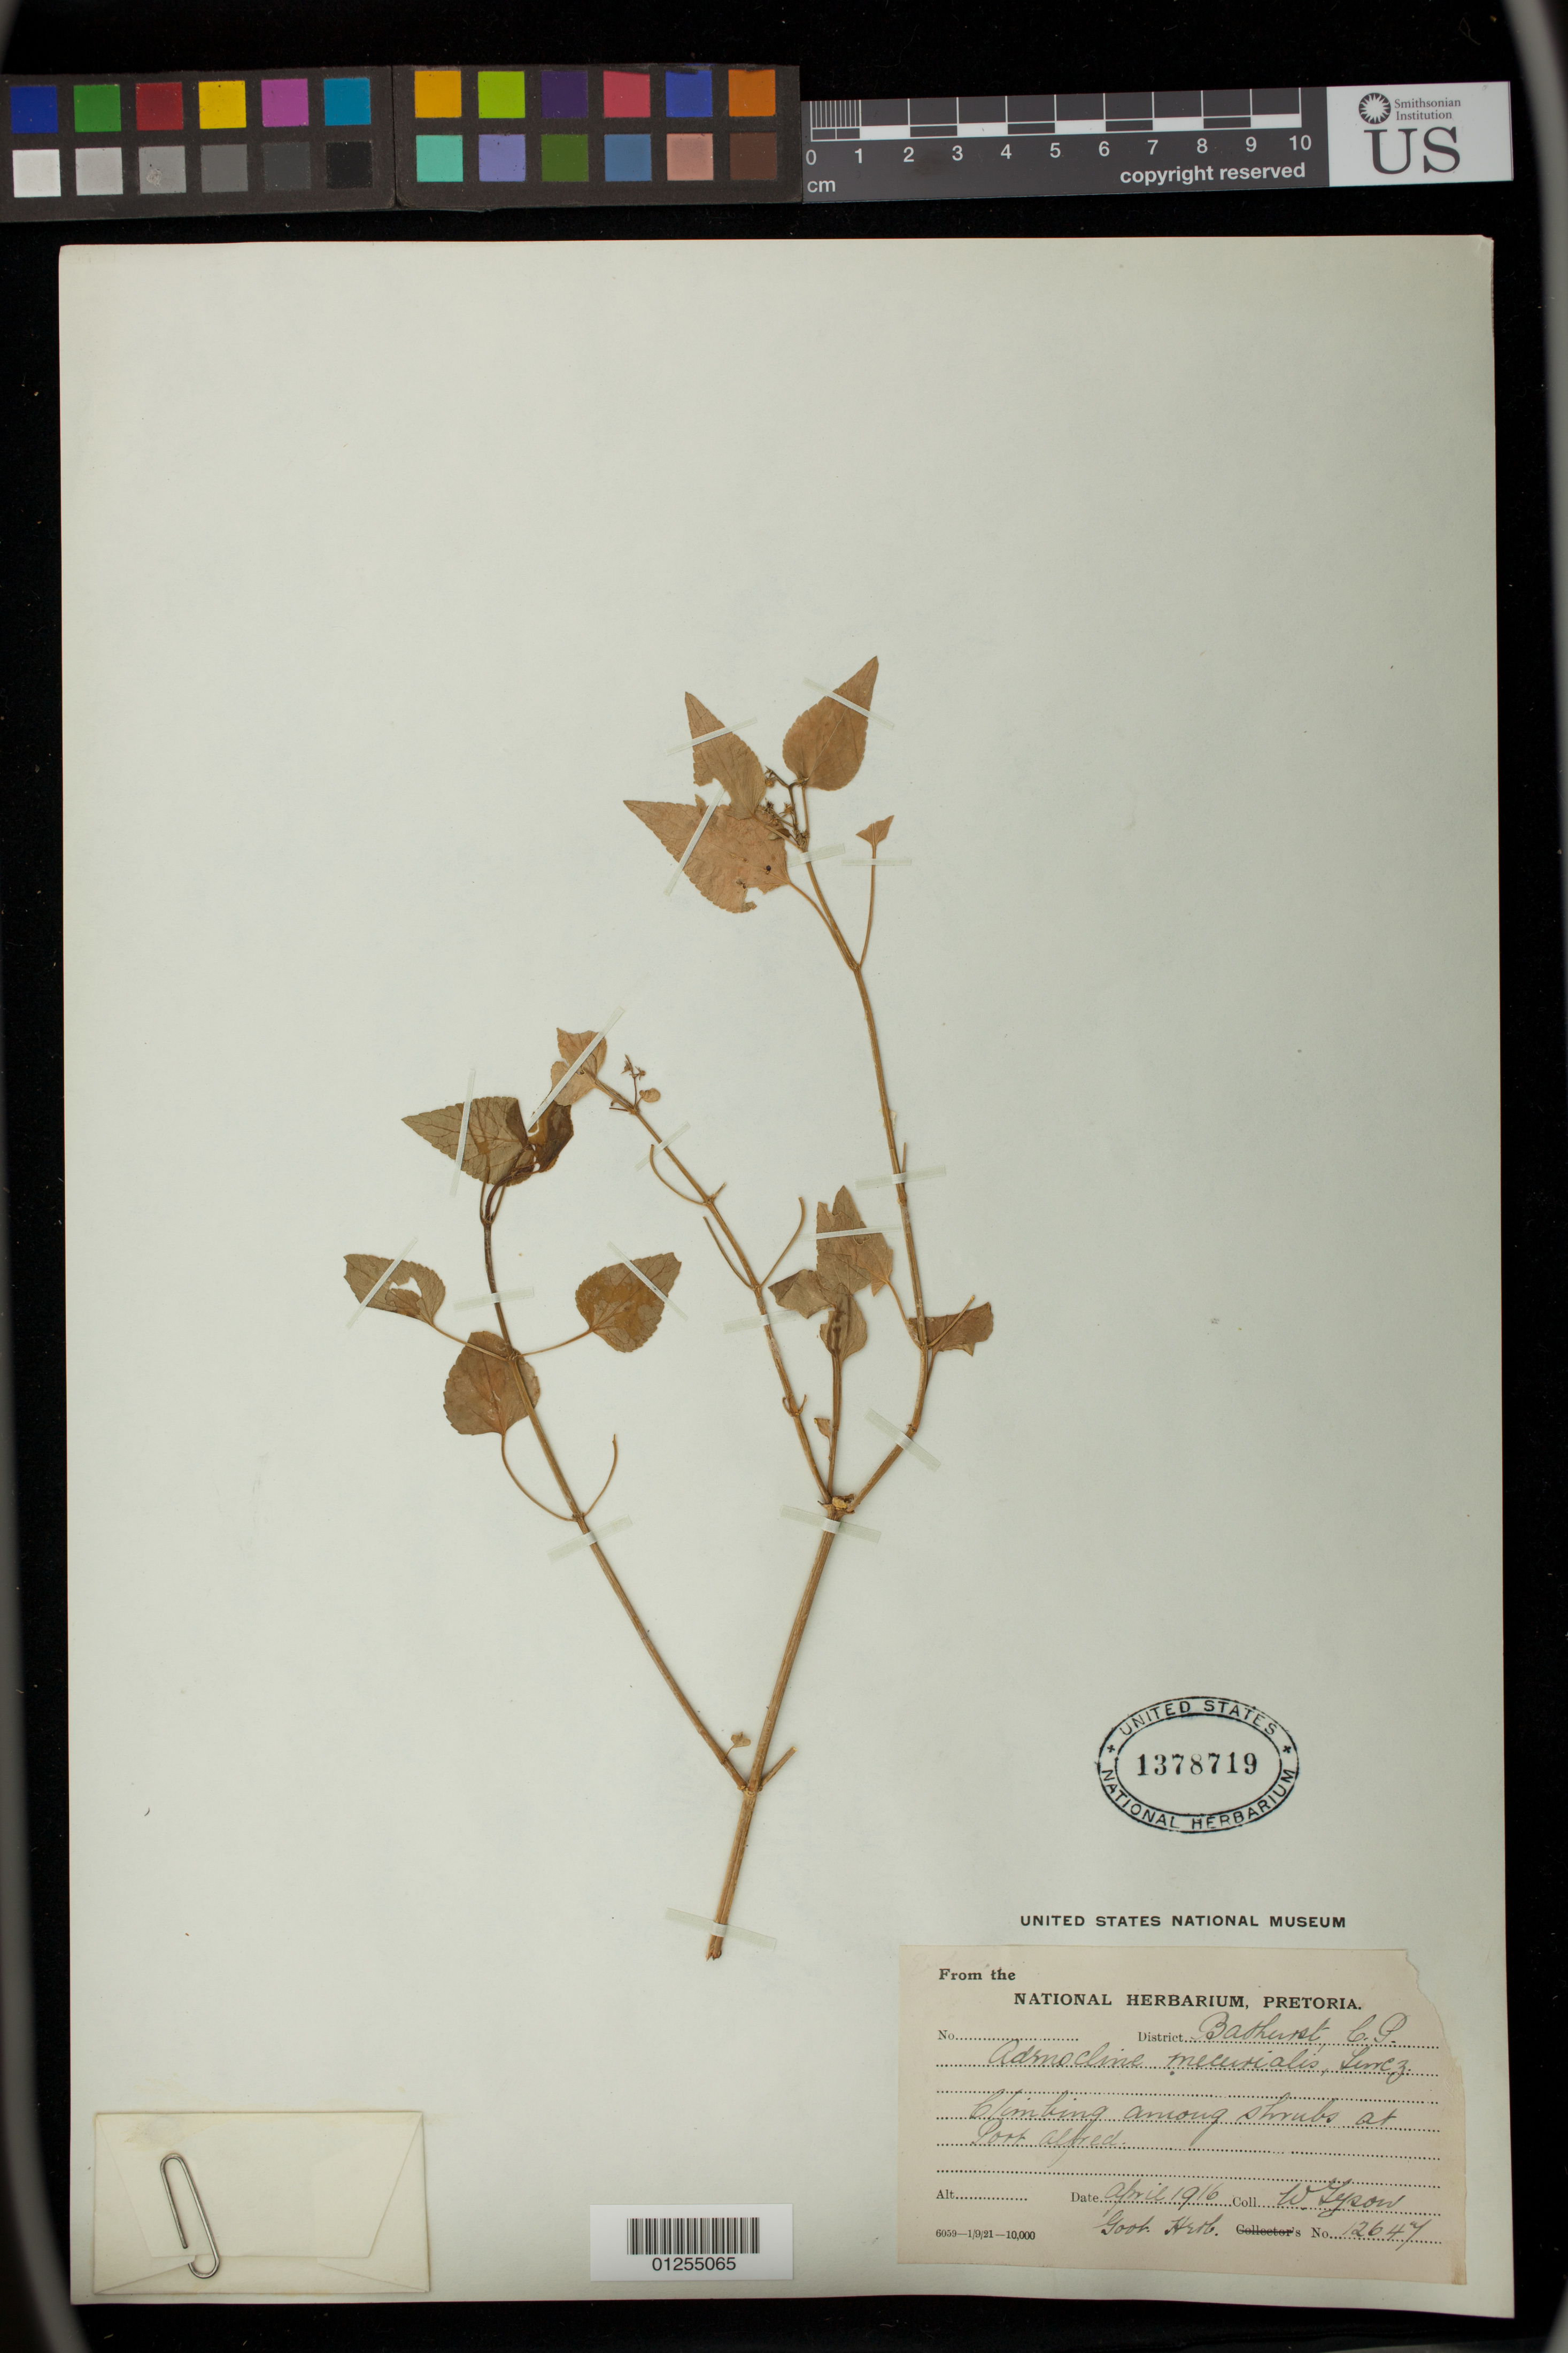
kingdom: Plantae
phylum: Tracheophyta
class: Magnoliopsida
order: Malpighiales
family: Euphorbiaceae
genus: Adenocline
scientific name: Adenocline mercurialis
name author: Turcz.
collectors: W. Tyson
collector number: Goob. Herb. 12647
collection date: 1916-04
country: South Africa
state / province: Eastern Cape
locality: Bathurst, C.P.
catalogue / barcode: US 1378719